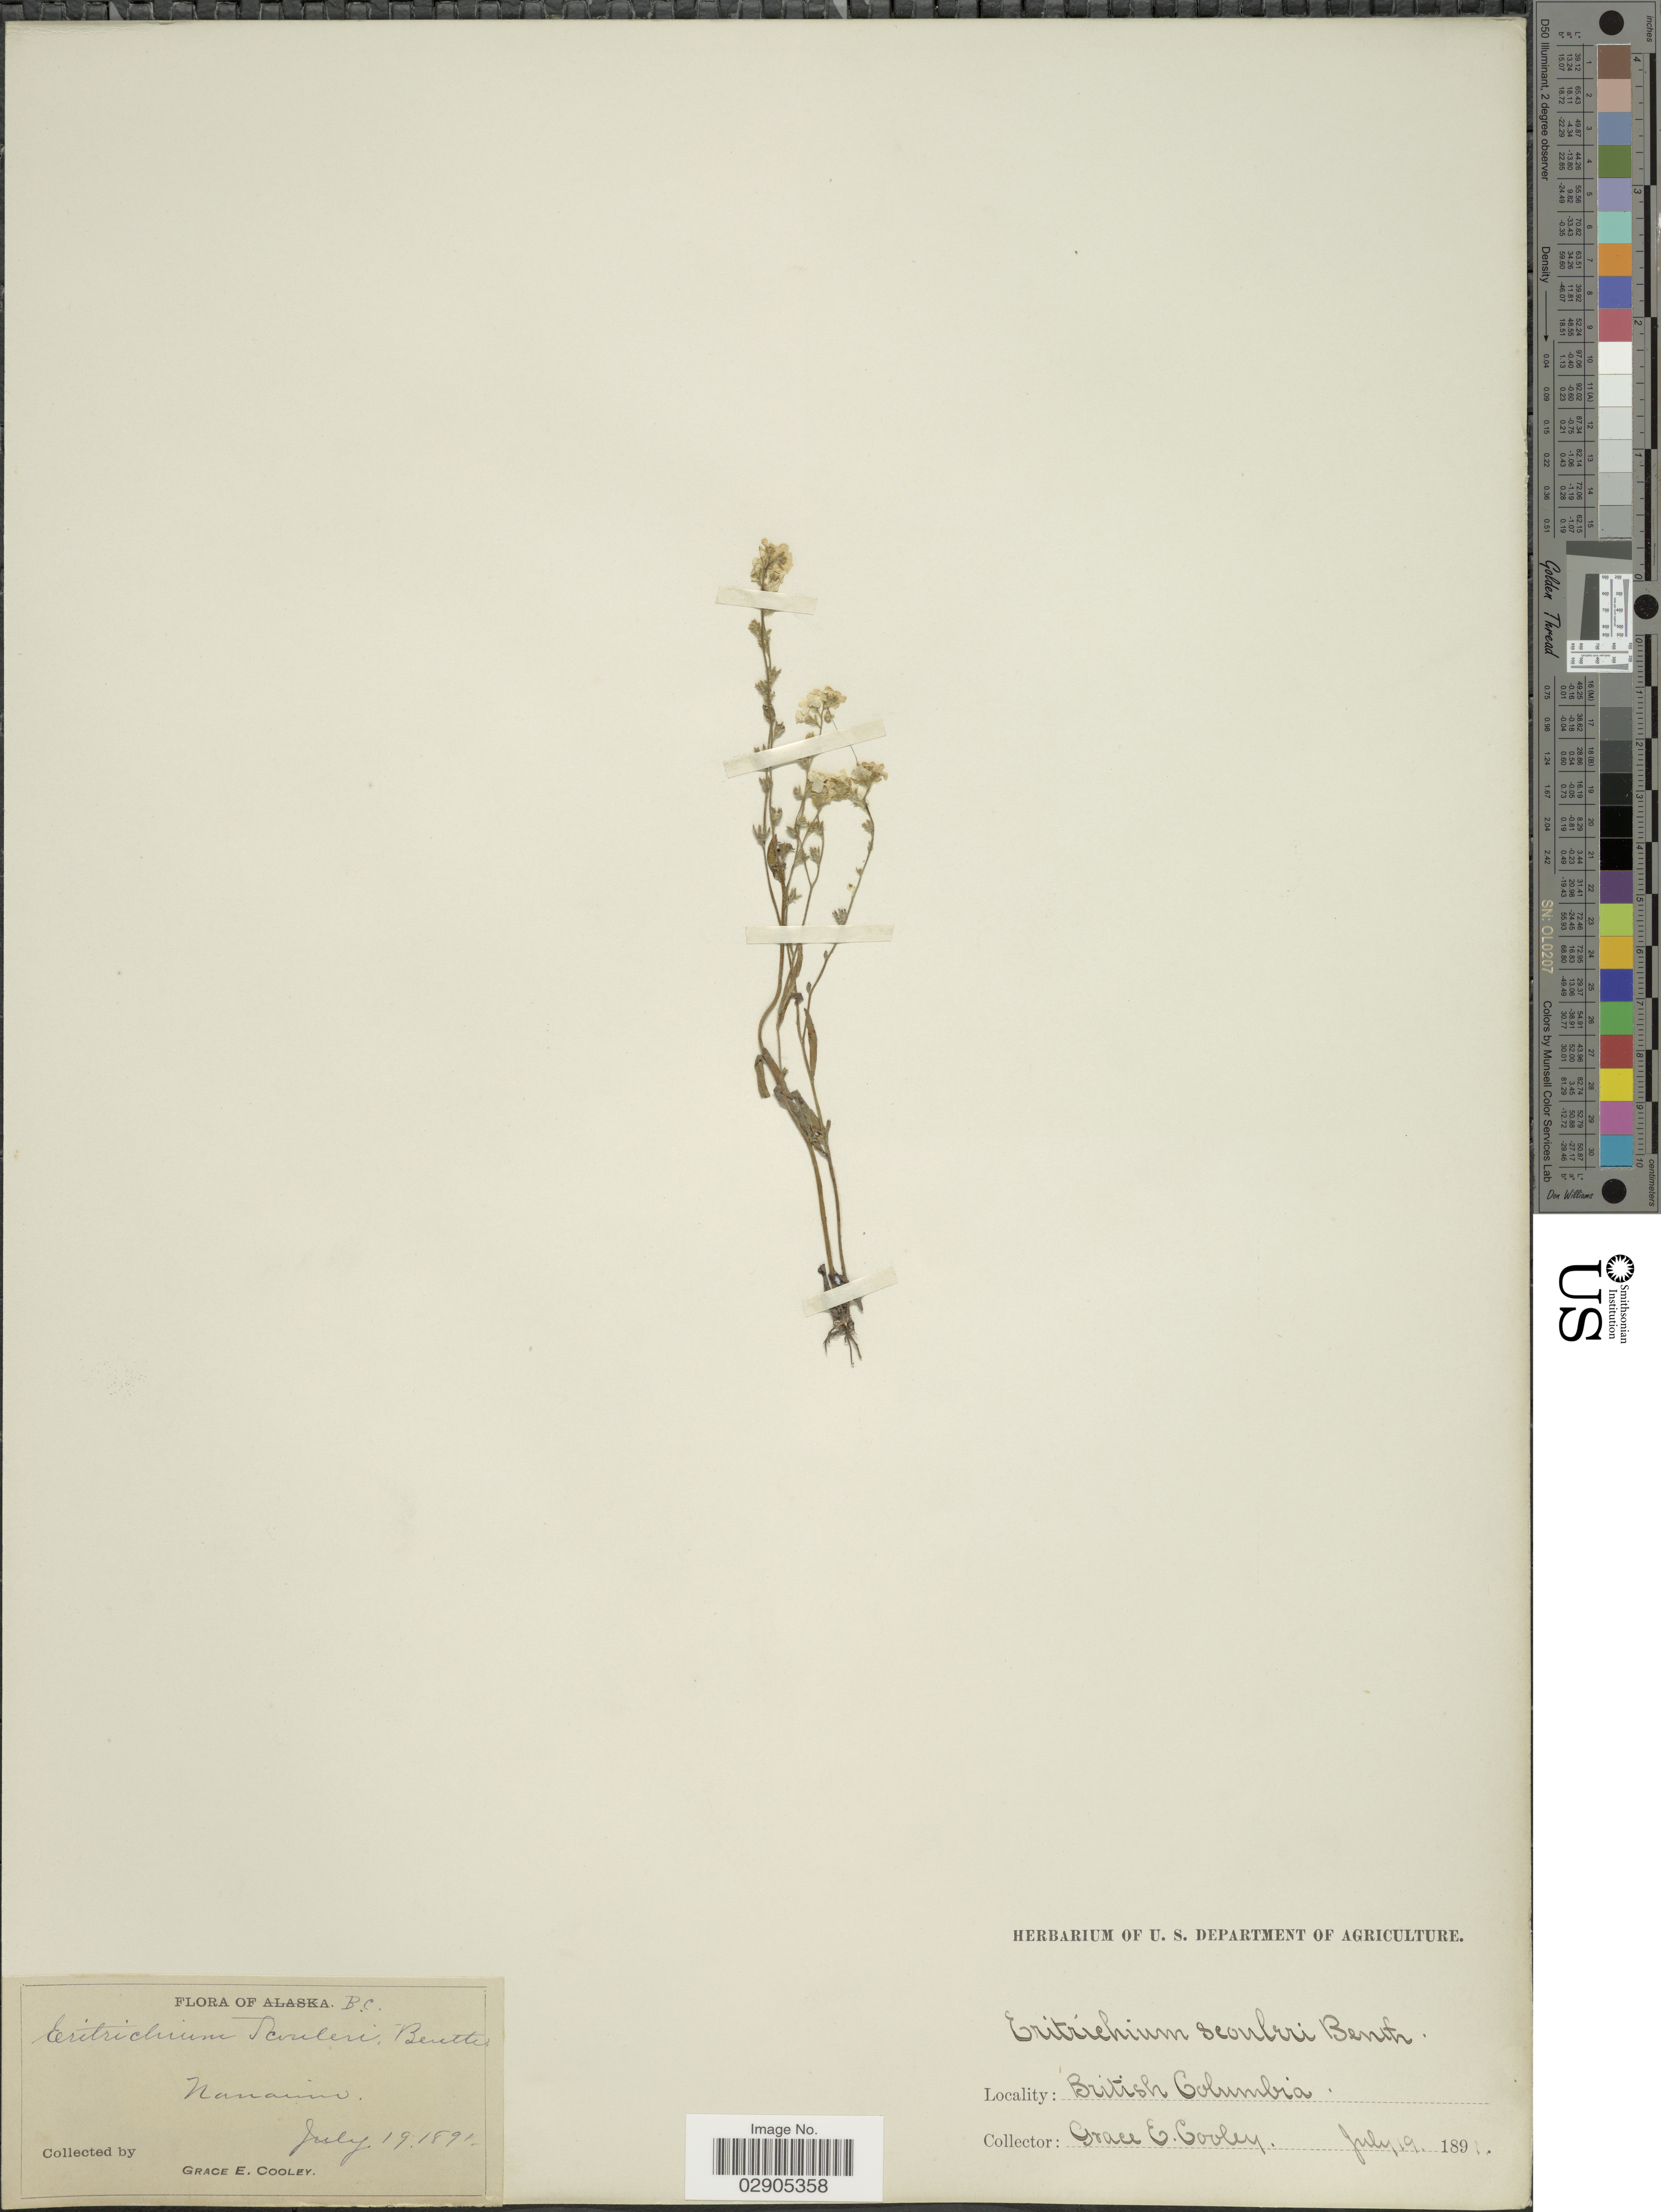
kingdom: Plantae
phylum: Tracheophyta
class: Magnoliopsida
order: Boraginales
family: Boraginaceae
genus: Allocarya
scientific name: Allocarya scouleri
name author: (Hook. & Arn.) S.W. Greene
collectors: G. E. Cooley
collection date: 1891-07-19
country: Canada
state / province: British Columbia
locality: Nanaimo.